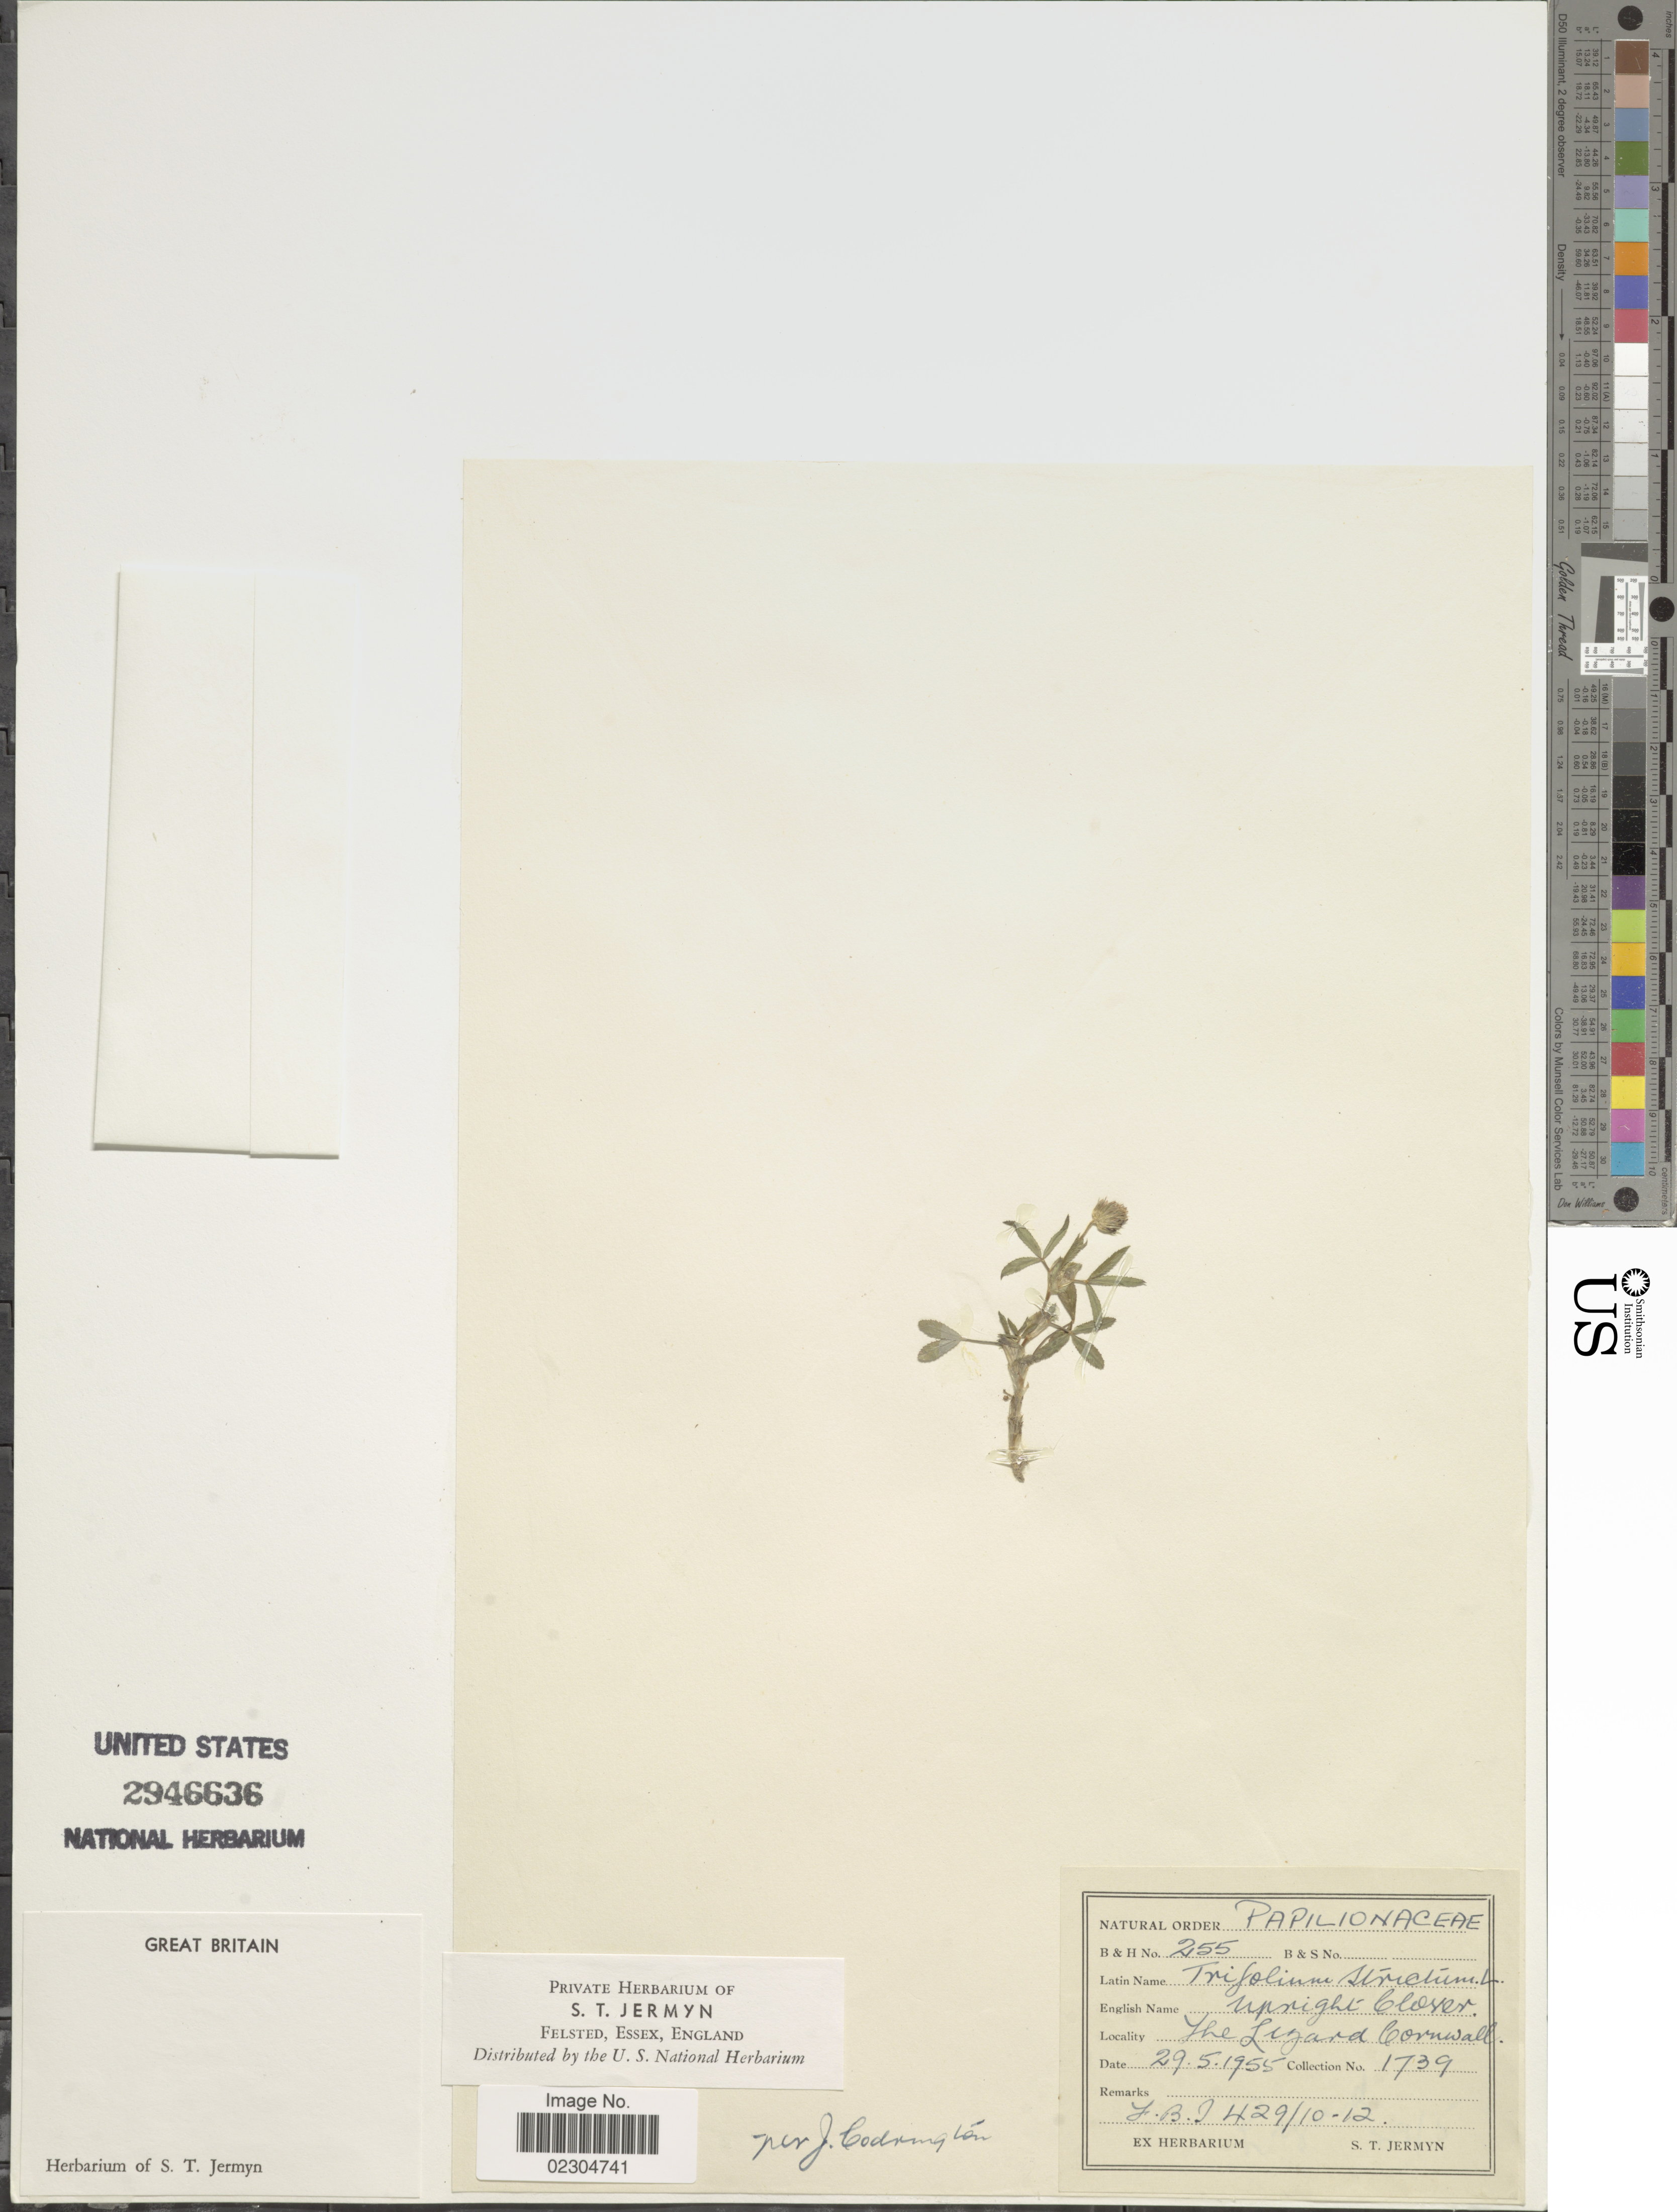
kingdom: Plantae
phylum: Tracheophyta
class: Magnoliopsida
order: Fabales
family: Fabaceae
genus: Trifolium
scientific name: Trifolium striatum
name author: L.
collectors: ex herb. S. T. Jermyn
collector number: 1739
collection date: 1955-05-29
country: United Kingdom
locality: The Lizard Cornwall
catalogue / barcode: US 2946636